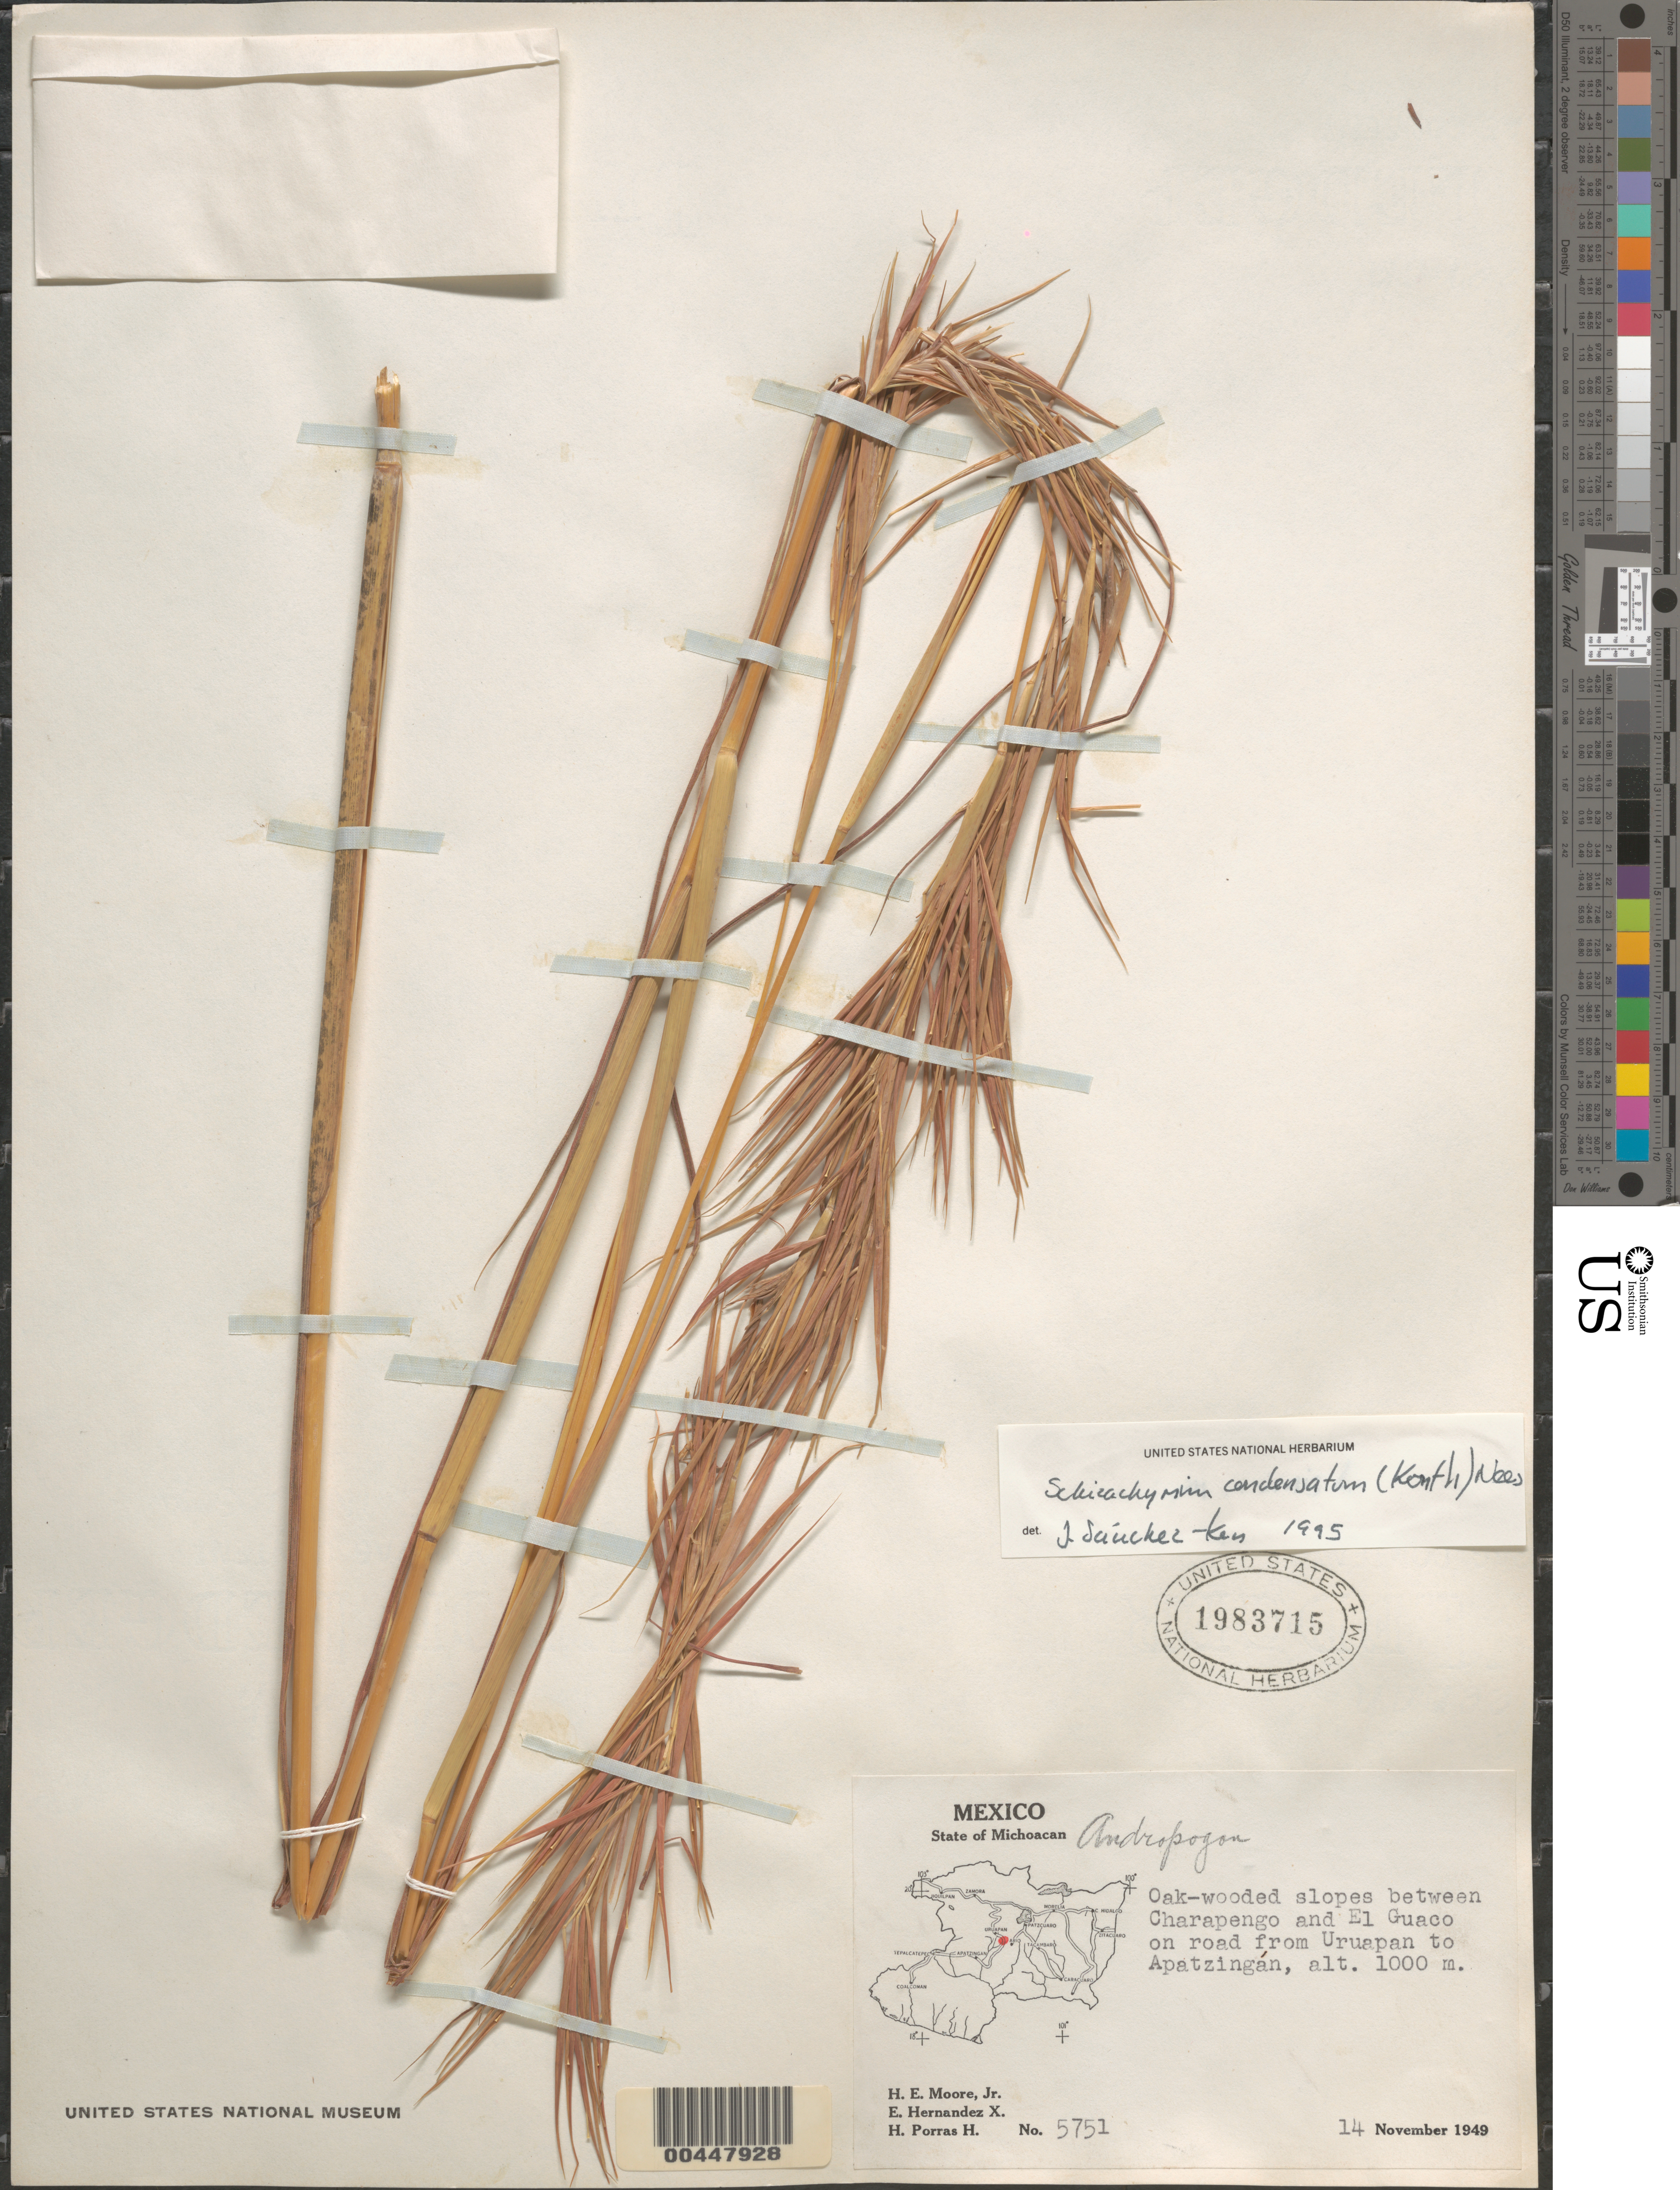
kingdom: Plantae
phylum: Tracheophyta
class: Liliopsida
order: Poales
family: Poaceae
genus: Schizachyrium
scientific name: Schizachyrium condensatum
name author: (Kunth) Nees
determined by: Sánchez-Ken, J. G.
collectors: H. E. Moore, E. I. Hernández-X. & H. Porras-H.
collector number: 5751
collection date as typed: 14 Nov 1949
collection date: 1949-11-14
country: Mexico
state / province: Michoacán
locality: Slopes between Charapengo and El Guaco on road from Uruapan to Apatzingán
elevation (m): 1000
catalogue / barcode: US 1983715